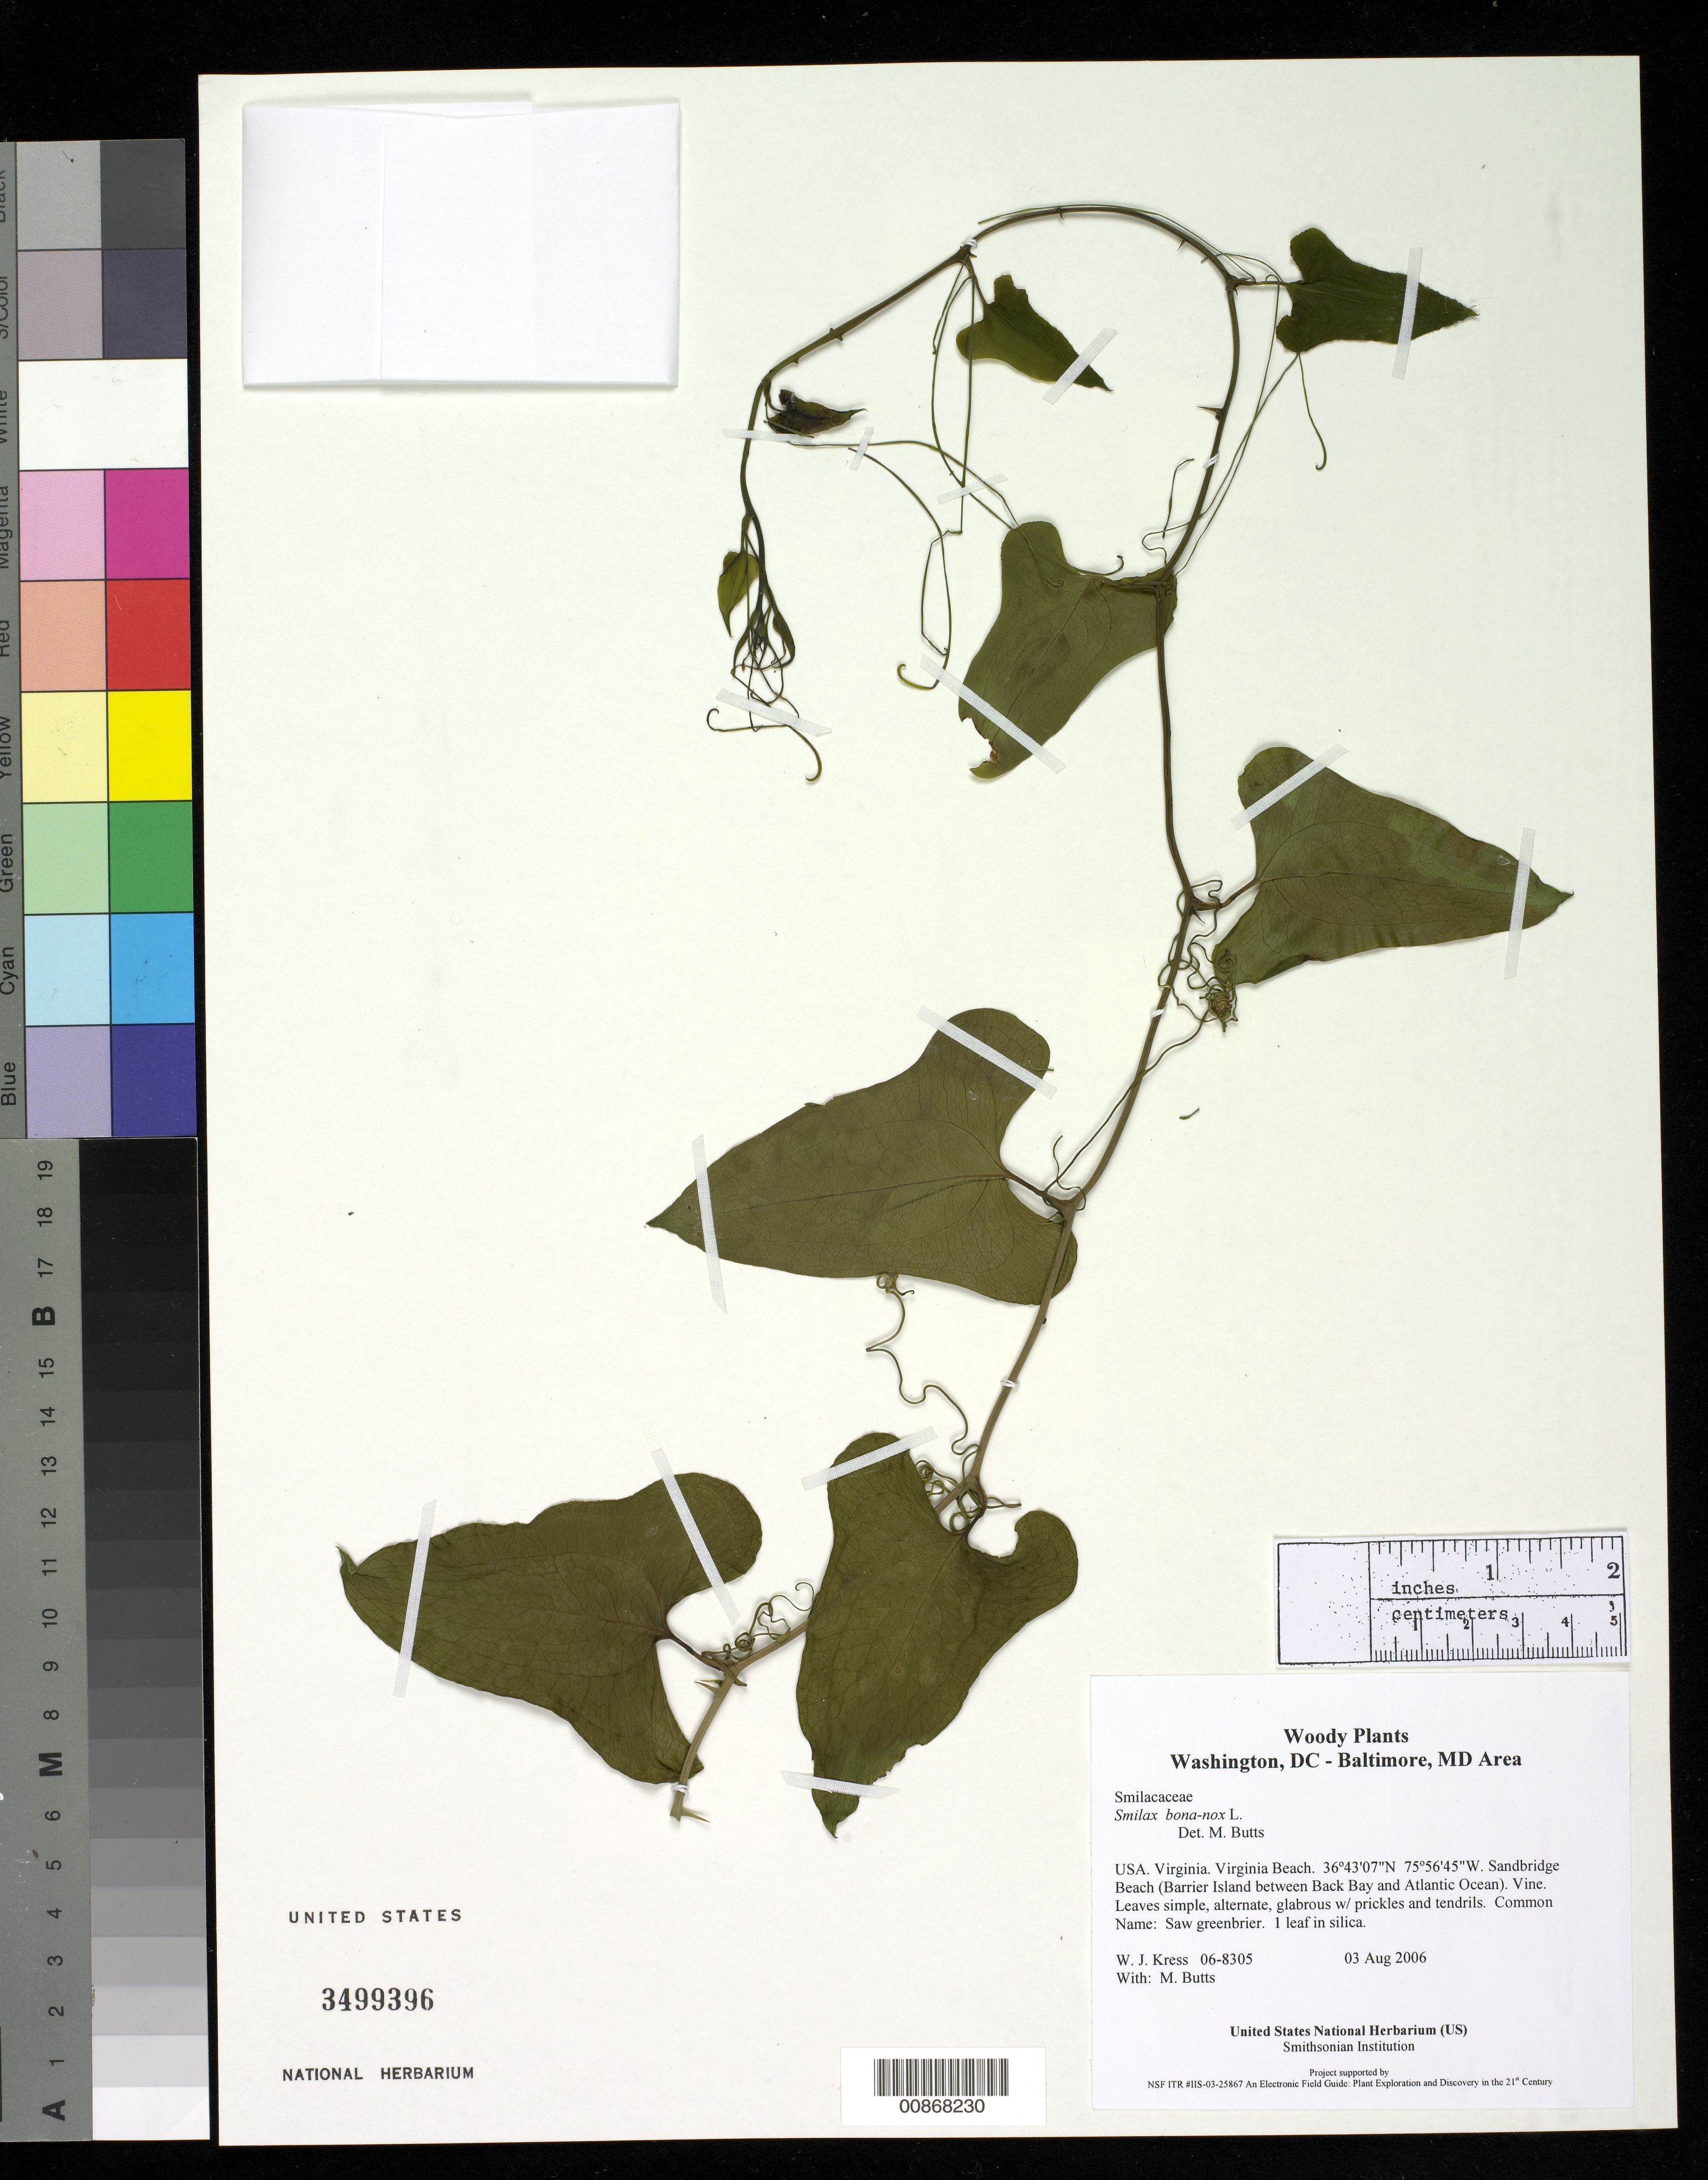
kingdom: Plantae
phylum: Tracheophyta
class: Liliopsida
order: Liliales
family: Smilacaceae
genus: Smilax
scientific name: Smilax bona-nox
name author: L.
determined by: Butts, M. B.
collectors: W. J. Kress & M. B. Butts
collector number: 06-8305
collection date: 2006-08-03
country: United States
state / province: Virginia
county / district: City of Virginia Beach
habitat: Sandbridge Beach (Barrier Island between Back Bay and Atlantic Ocean).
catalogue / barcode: US 3499396